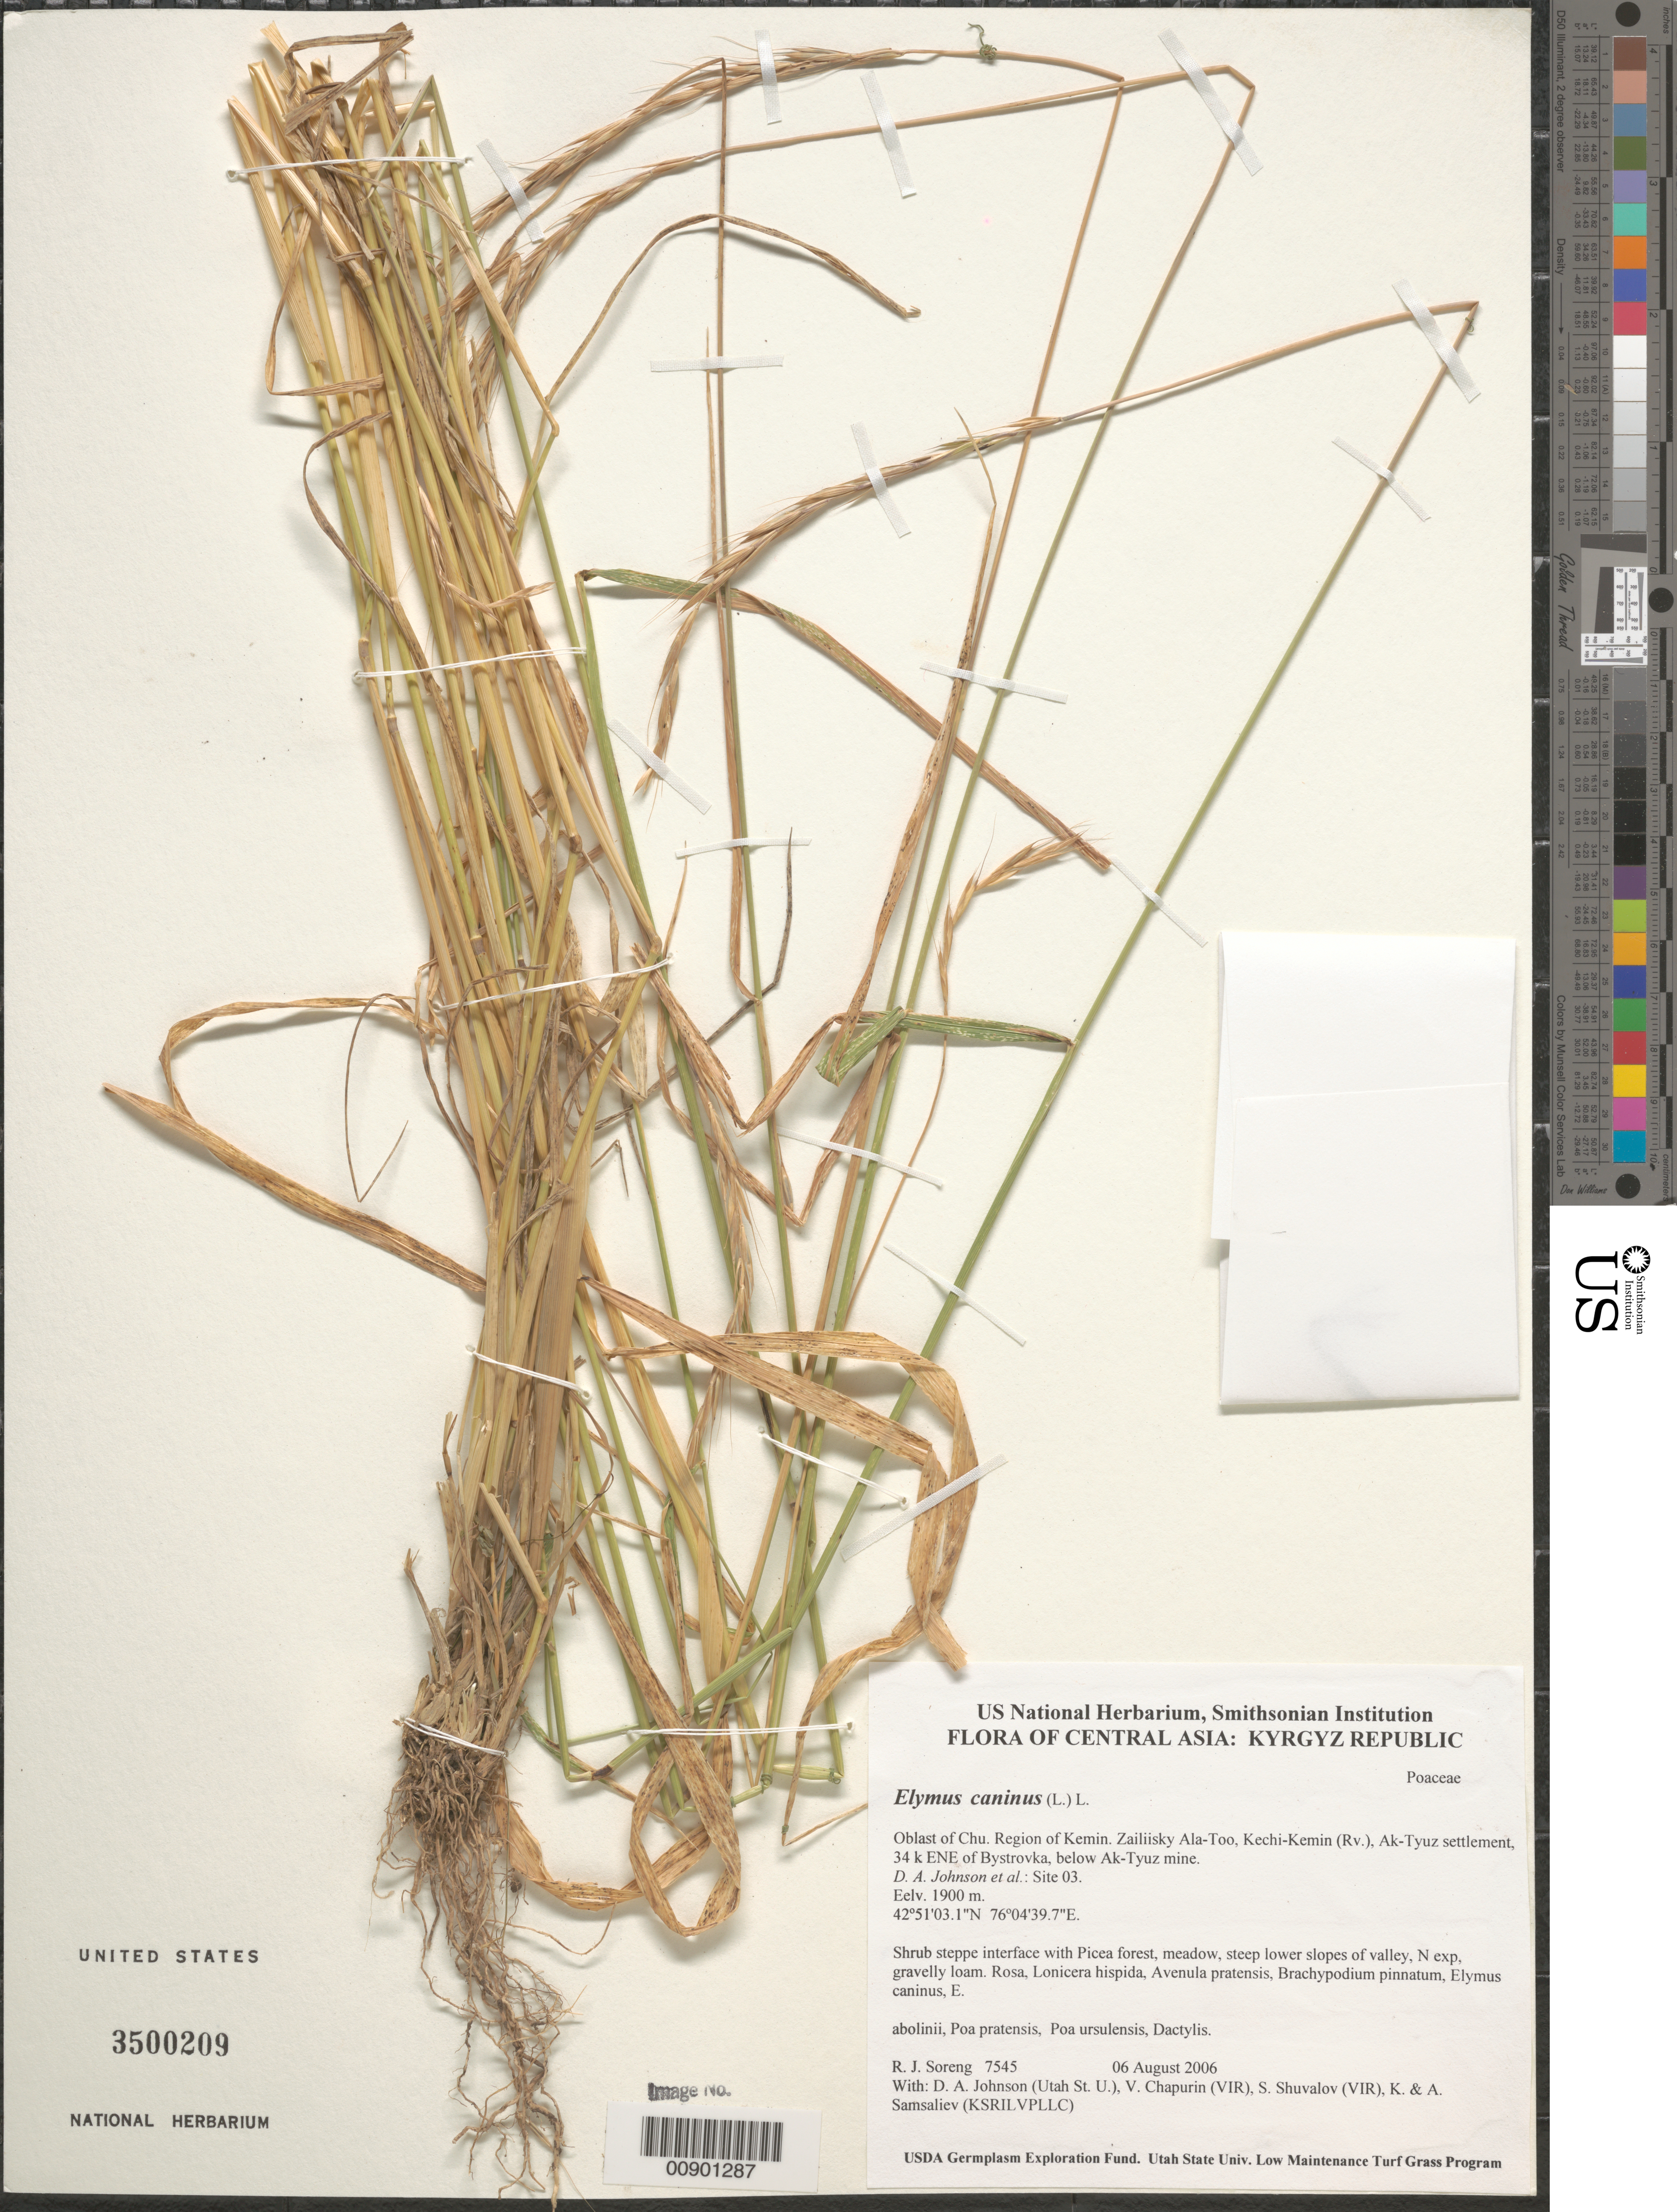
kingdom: Plantae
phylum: Tracheophyta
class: Liliopsida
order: Poales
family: Poaceae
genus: Elymus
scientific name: Elymus caninus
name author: (L.) L.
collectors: R. J. Soreng, D. Johnson, S. Shuvalov, V. Chapurin, K. Samsaliev & A. Samsaliev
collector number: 7545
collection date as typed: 06 Aug 2006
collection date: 2006-08-06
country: Kyrgyzstan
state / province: Chu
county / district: Kemin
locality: Zailiisky Ala-Too, Kechi-Kemin (Rv.), Ak-Tyuz settlement, 34 km ENE of Bystrovka, below Ak-Tyuz mine.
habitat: Shrub steppe interface with Picea forest, meadow, steep lower slopes of valley, N exp, gravelly loam.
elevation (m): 1900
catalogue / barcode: US 3500209